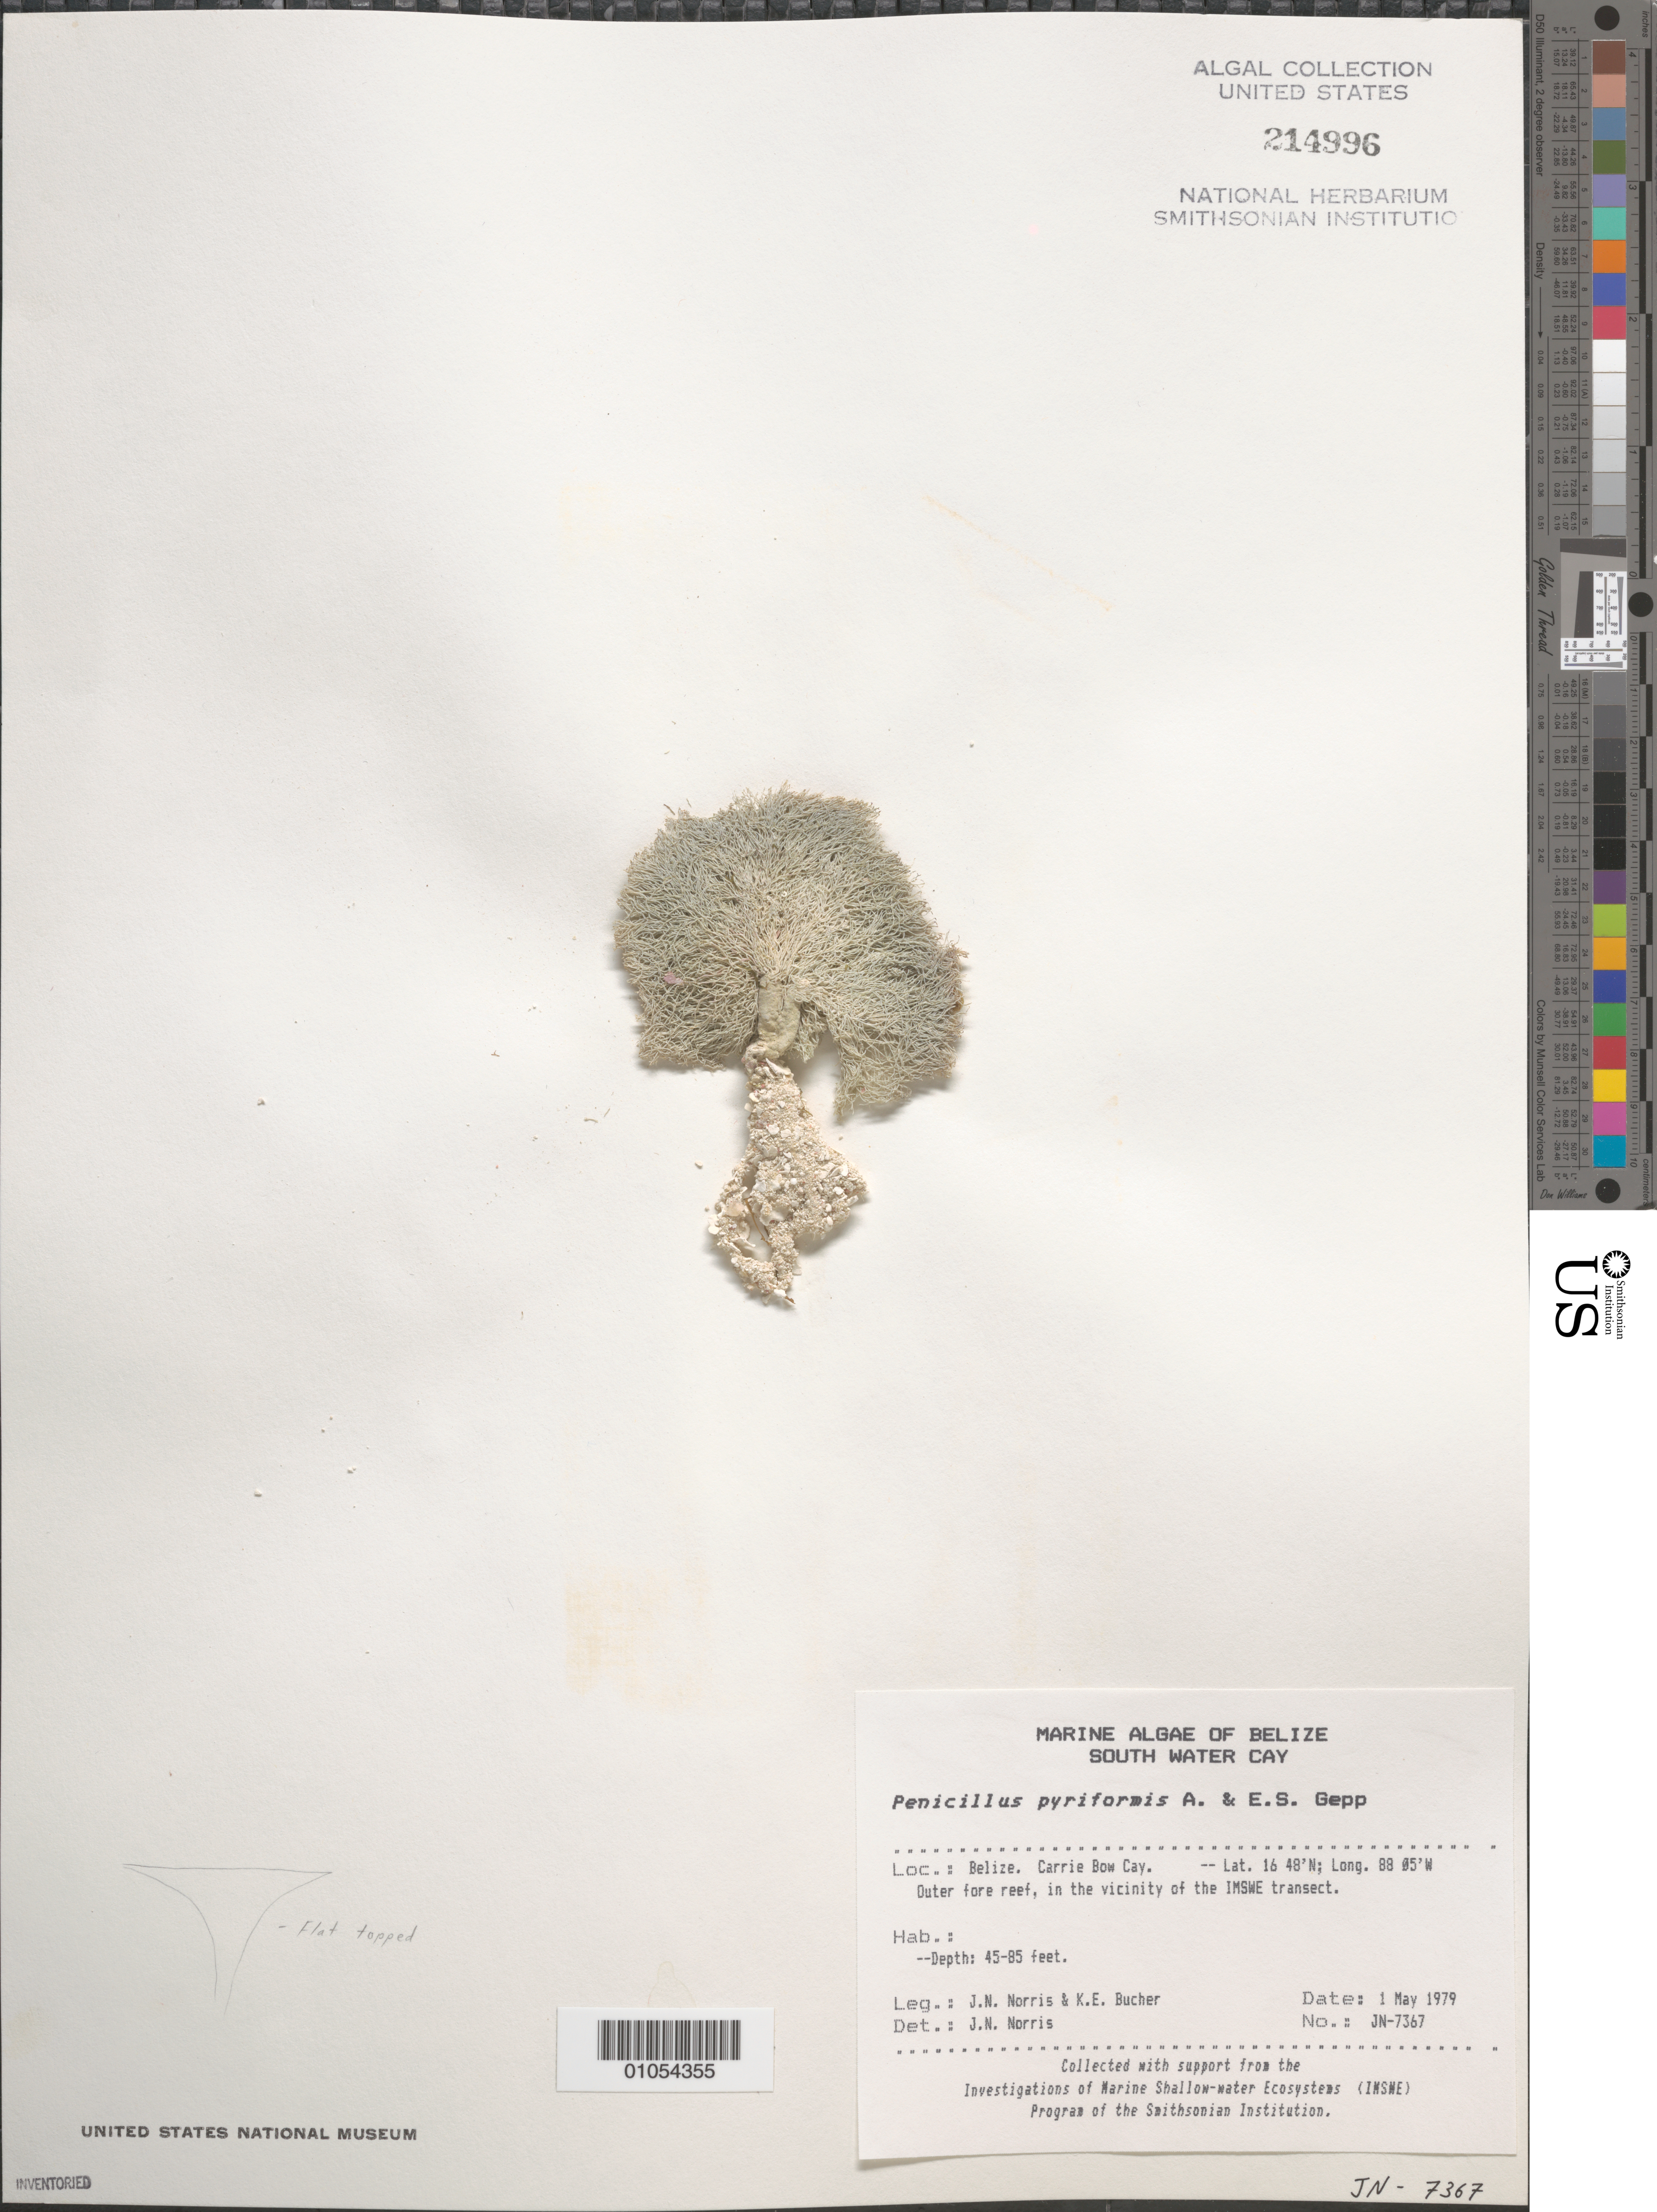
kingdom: Plantae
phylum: Chlorophyta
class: Ulvophyceae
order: Bryopsidales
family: Udoteaceae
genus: Penicillus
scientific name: Penicillus pyriformis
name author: A. Gepp & E. Gepp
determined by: Norris, James N.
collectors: J. N. Norris & K. E. Bucher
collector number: JN-7367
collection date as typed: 01 May 1979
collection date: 1979-05-01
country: Belize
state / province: Stann Creek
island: Carrie Bow Cay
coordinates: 16 48'N, 88 05'W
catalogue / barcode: US 214996